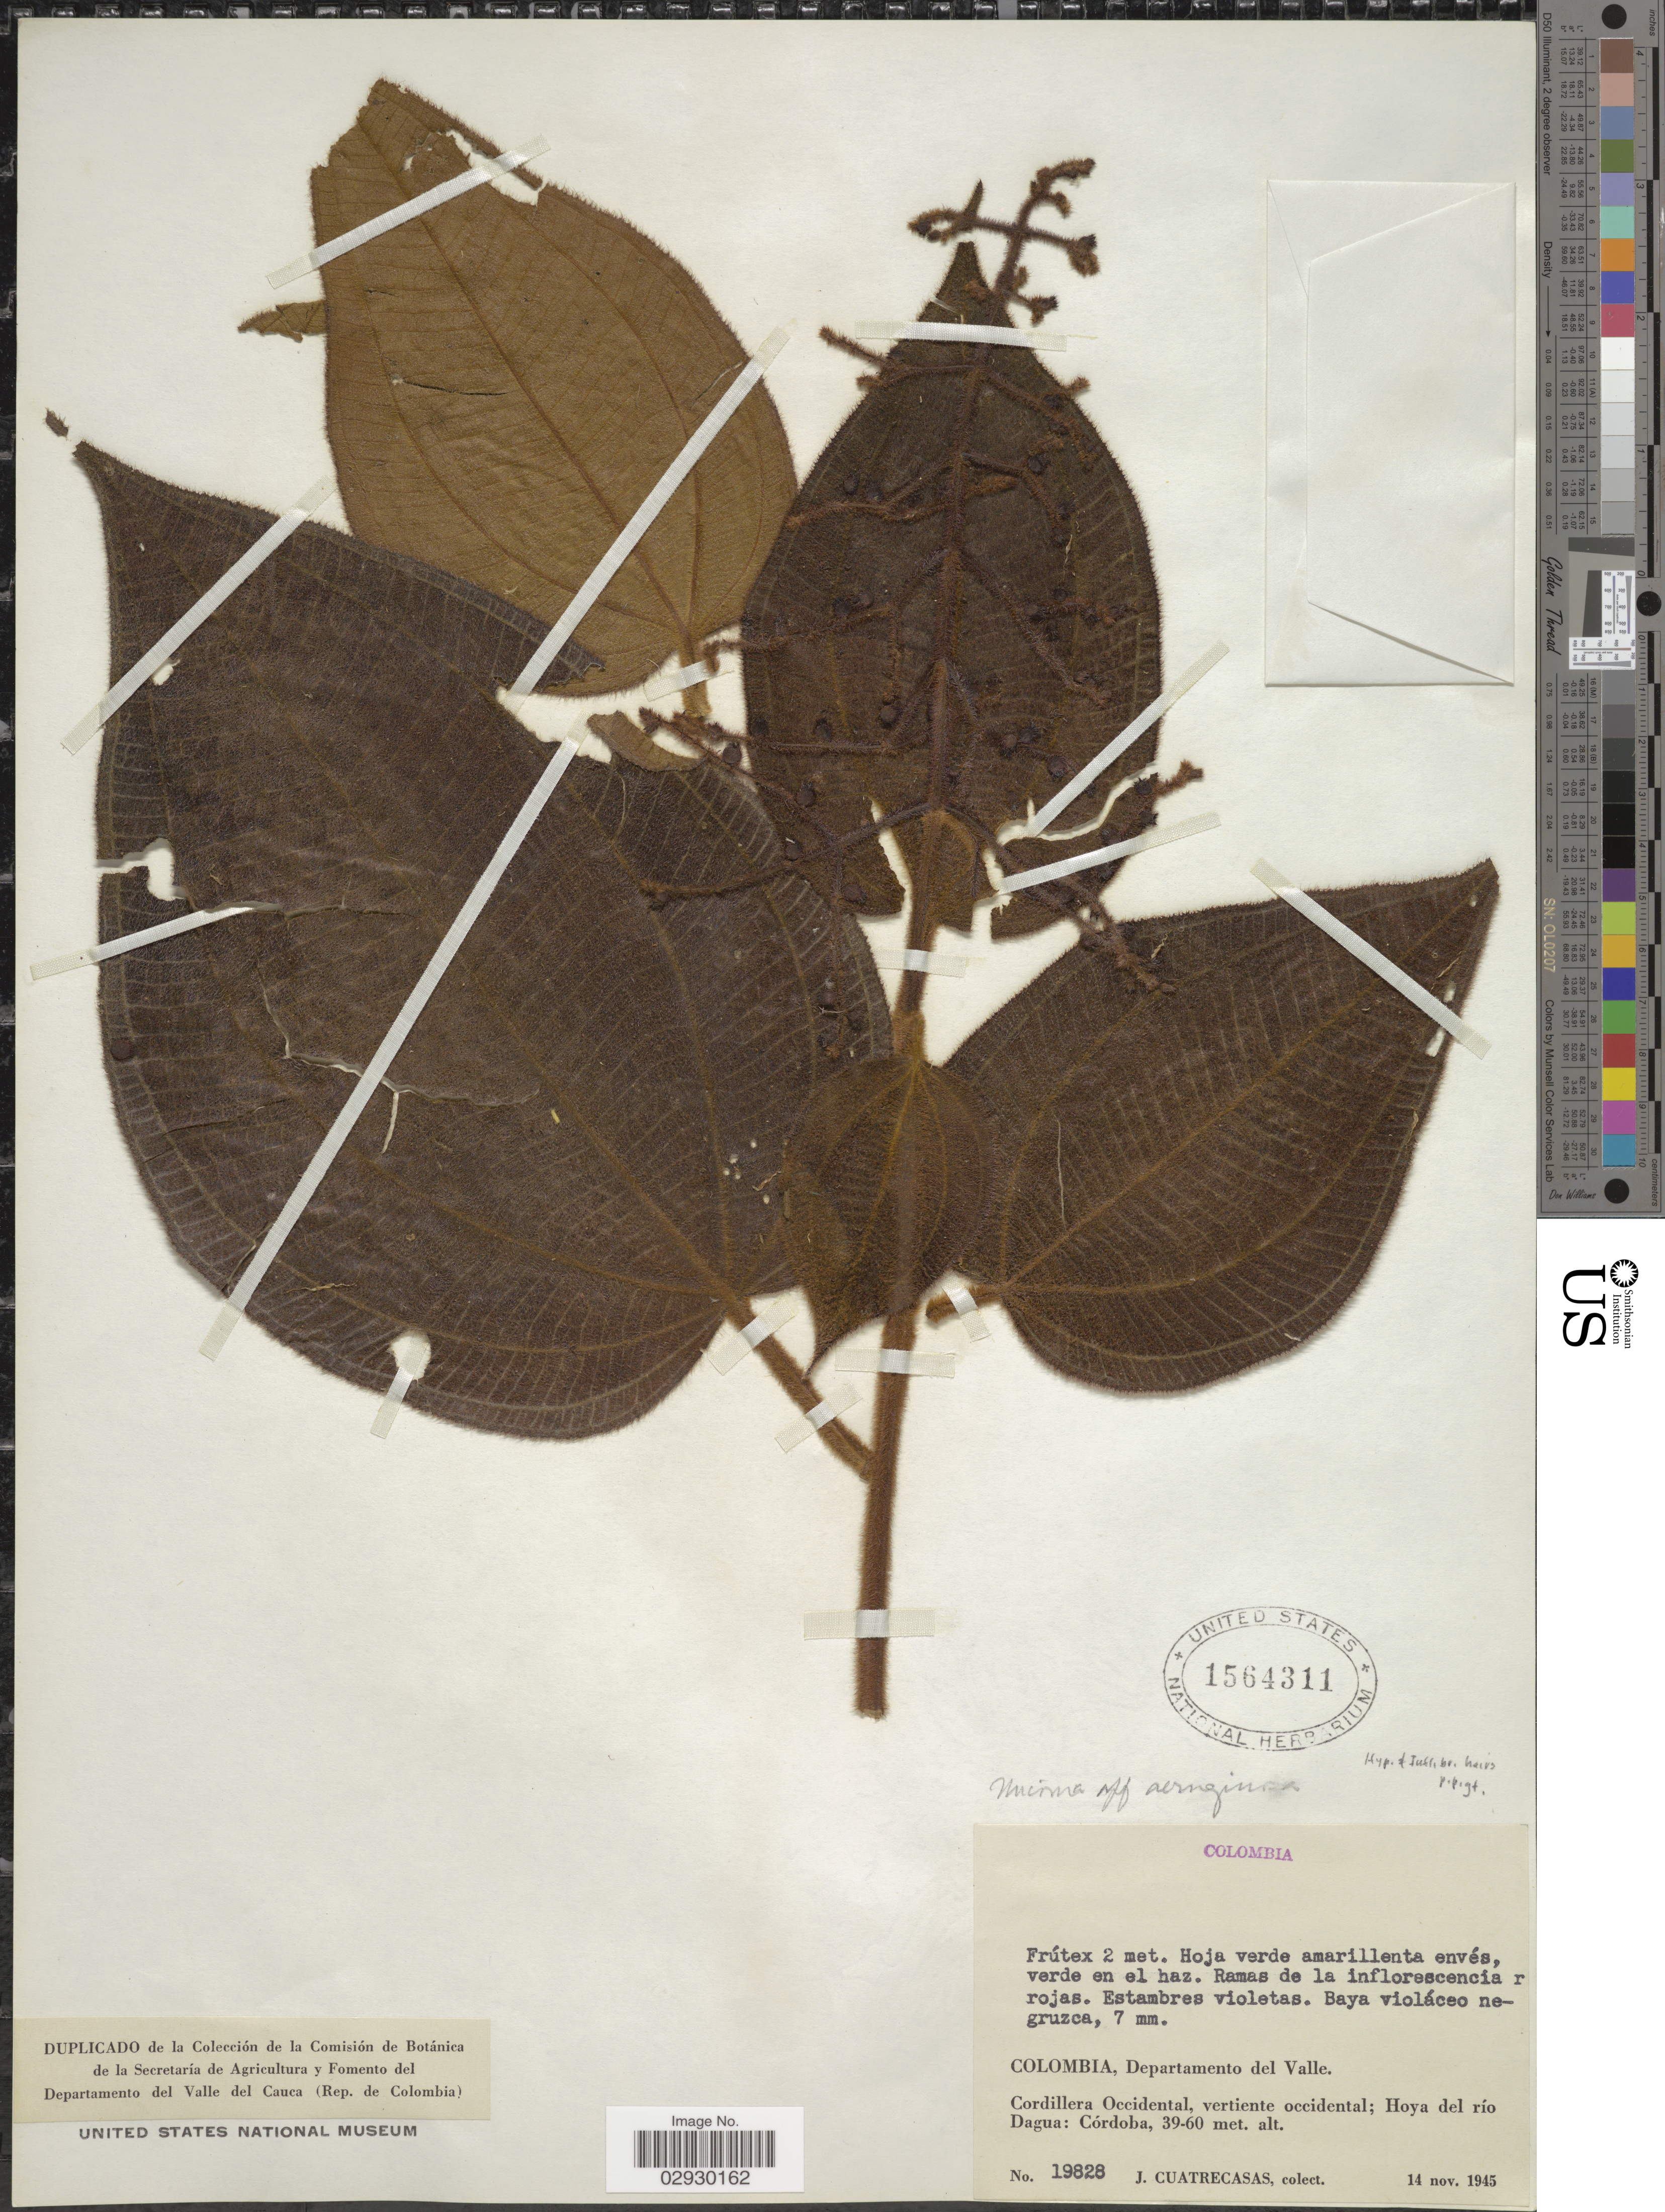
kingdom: Plantae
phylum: Tracheophyta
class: Magnoliopsida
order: Myrtales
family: Melastomataceae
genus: Leandra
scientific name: Leandra sp.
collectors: J. Cuatrecasas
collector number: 19828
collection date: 1945-11-14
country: Colombia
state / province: Valle del Cauca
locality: Departamento del Valle. Cordillera Occidental, vertiente occidental; Hoya del río Dagua: Córdoba.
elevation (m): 39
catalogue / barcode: US 1564311